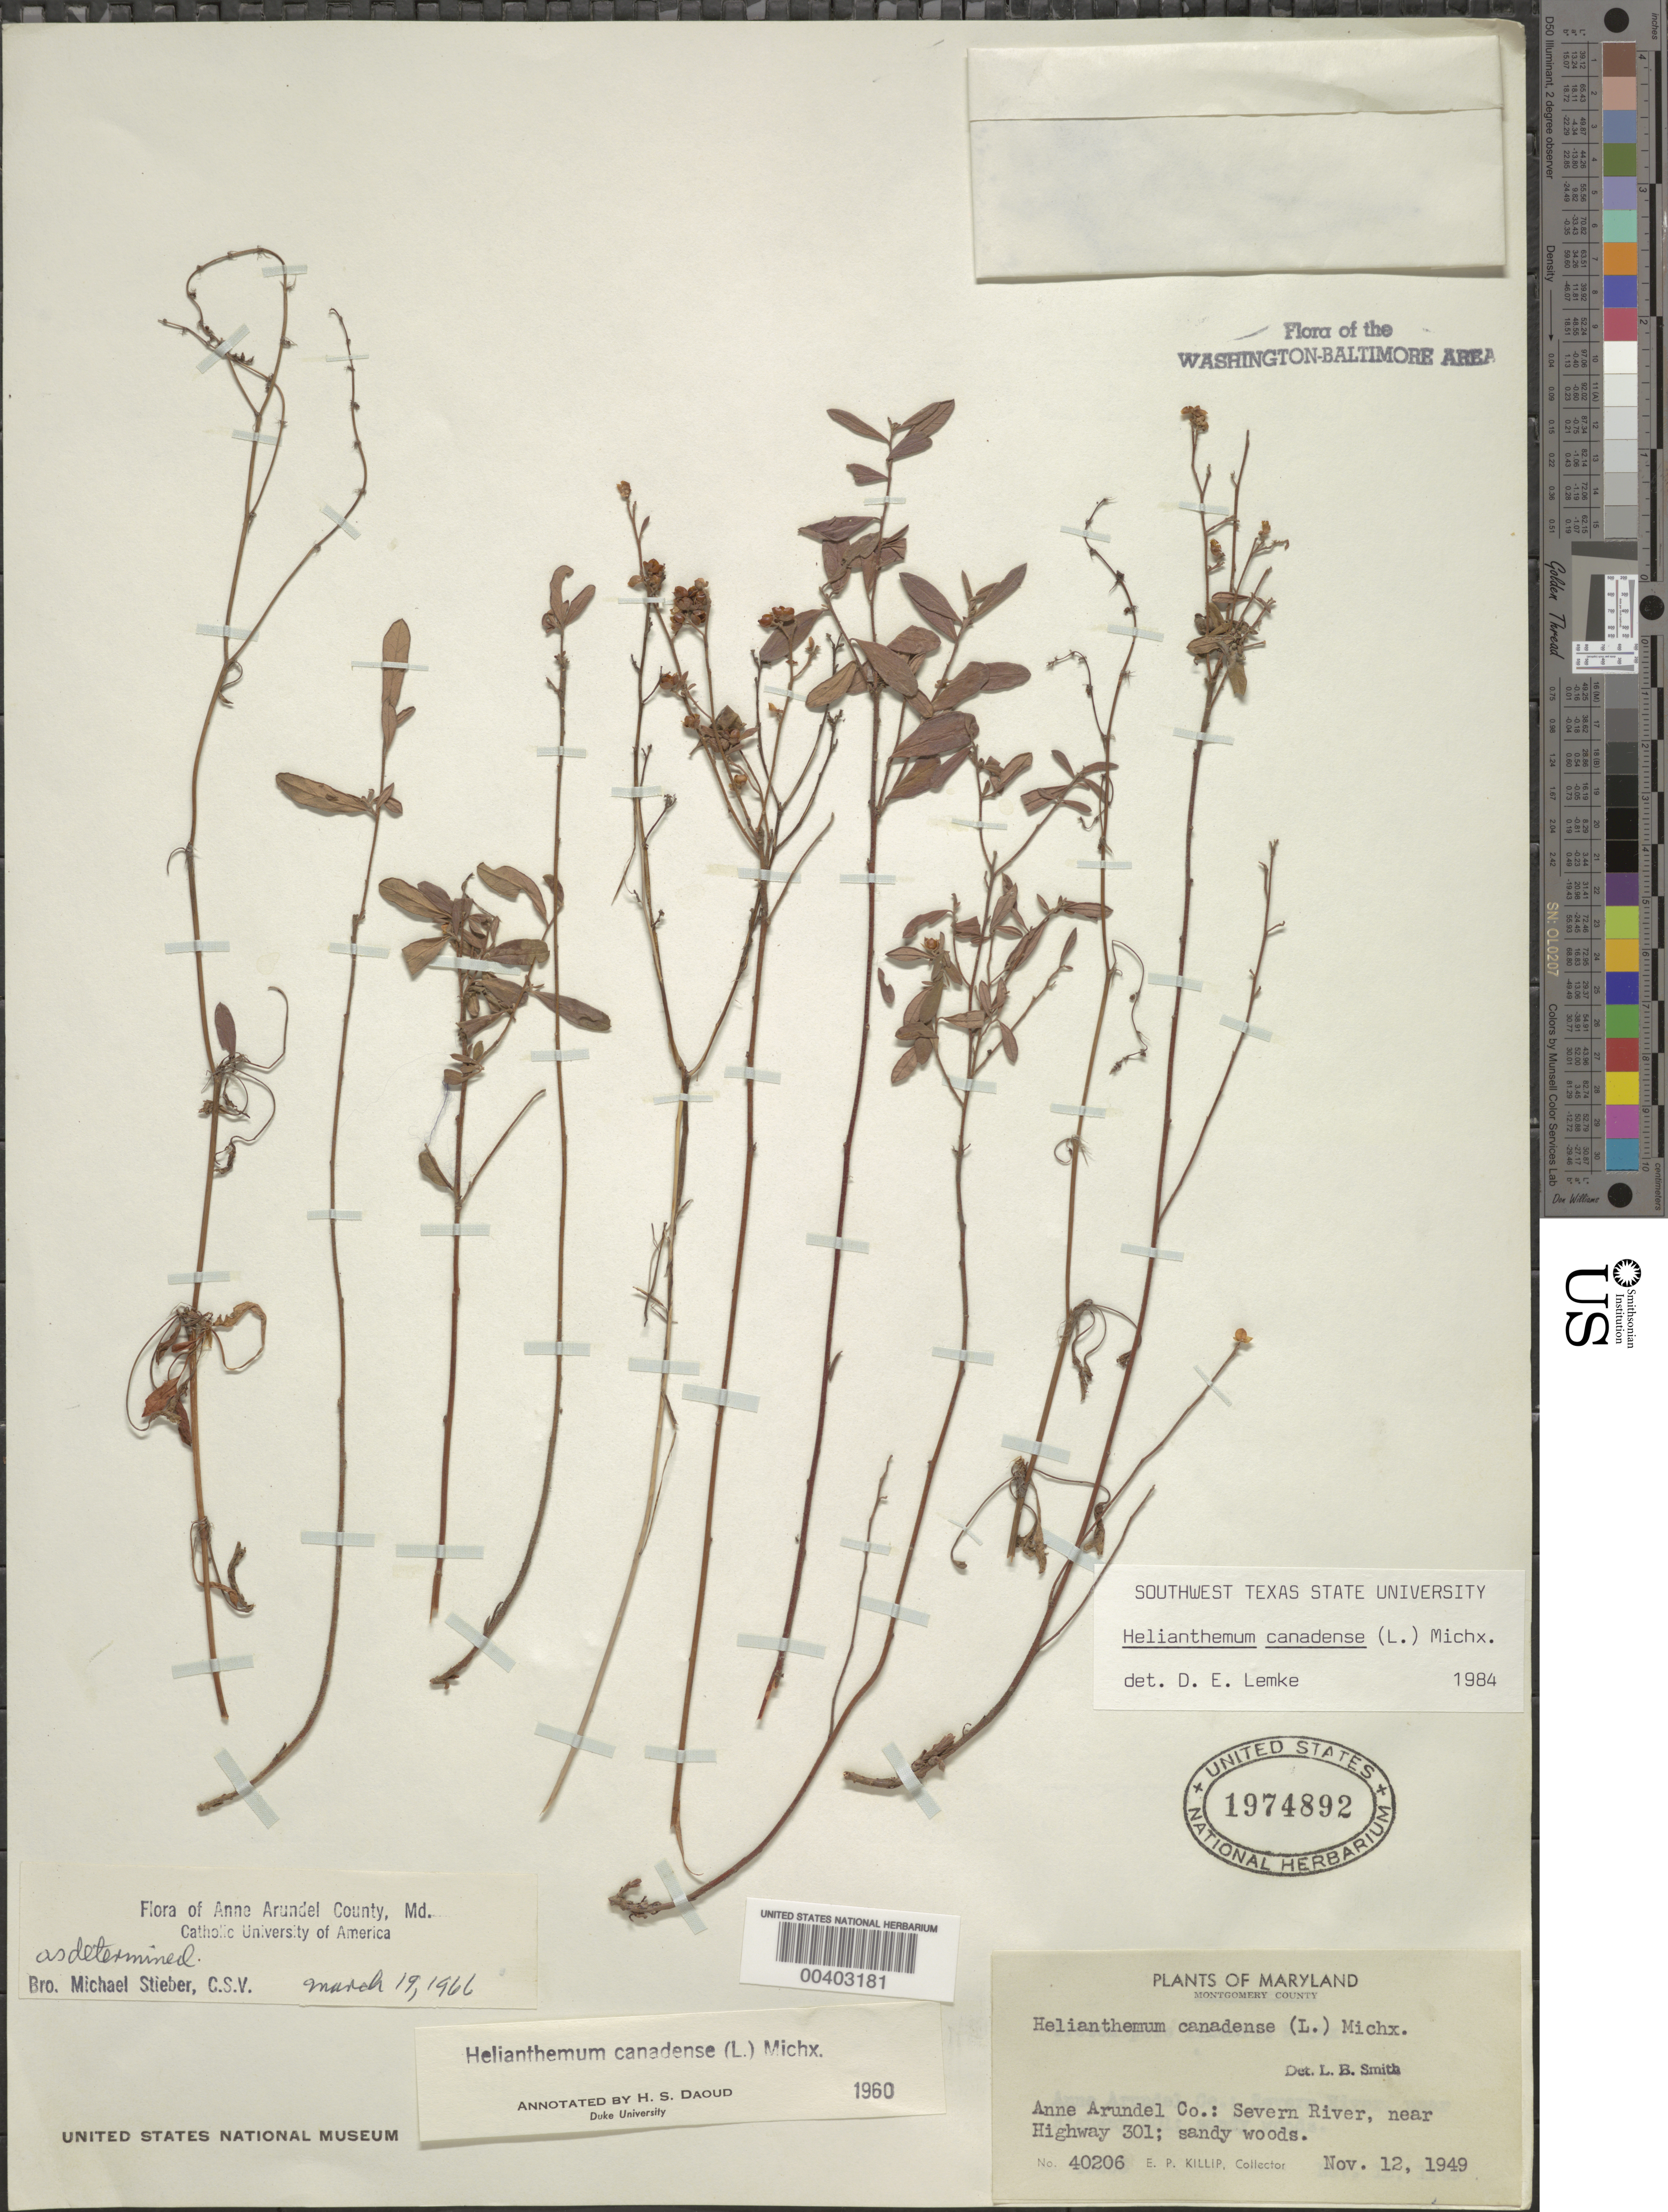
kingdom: Plantae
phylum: Tracheophyta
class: Magnoliopsida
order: Malvales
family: Cistaceae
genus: Crocanthemum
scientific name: Crocanthemum canadense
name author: (L.) Britton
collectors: E. P. Killip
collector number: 40206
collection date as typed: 12 Nov 1949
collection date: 1949-11-12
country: United States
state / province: Maryland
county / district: Anne Arundel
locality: Severn River, Hwy 301 vicinity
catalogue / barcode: US 1974892